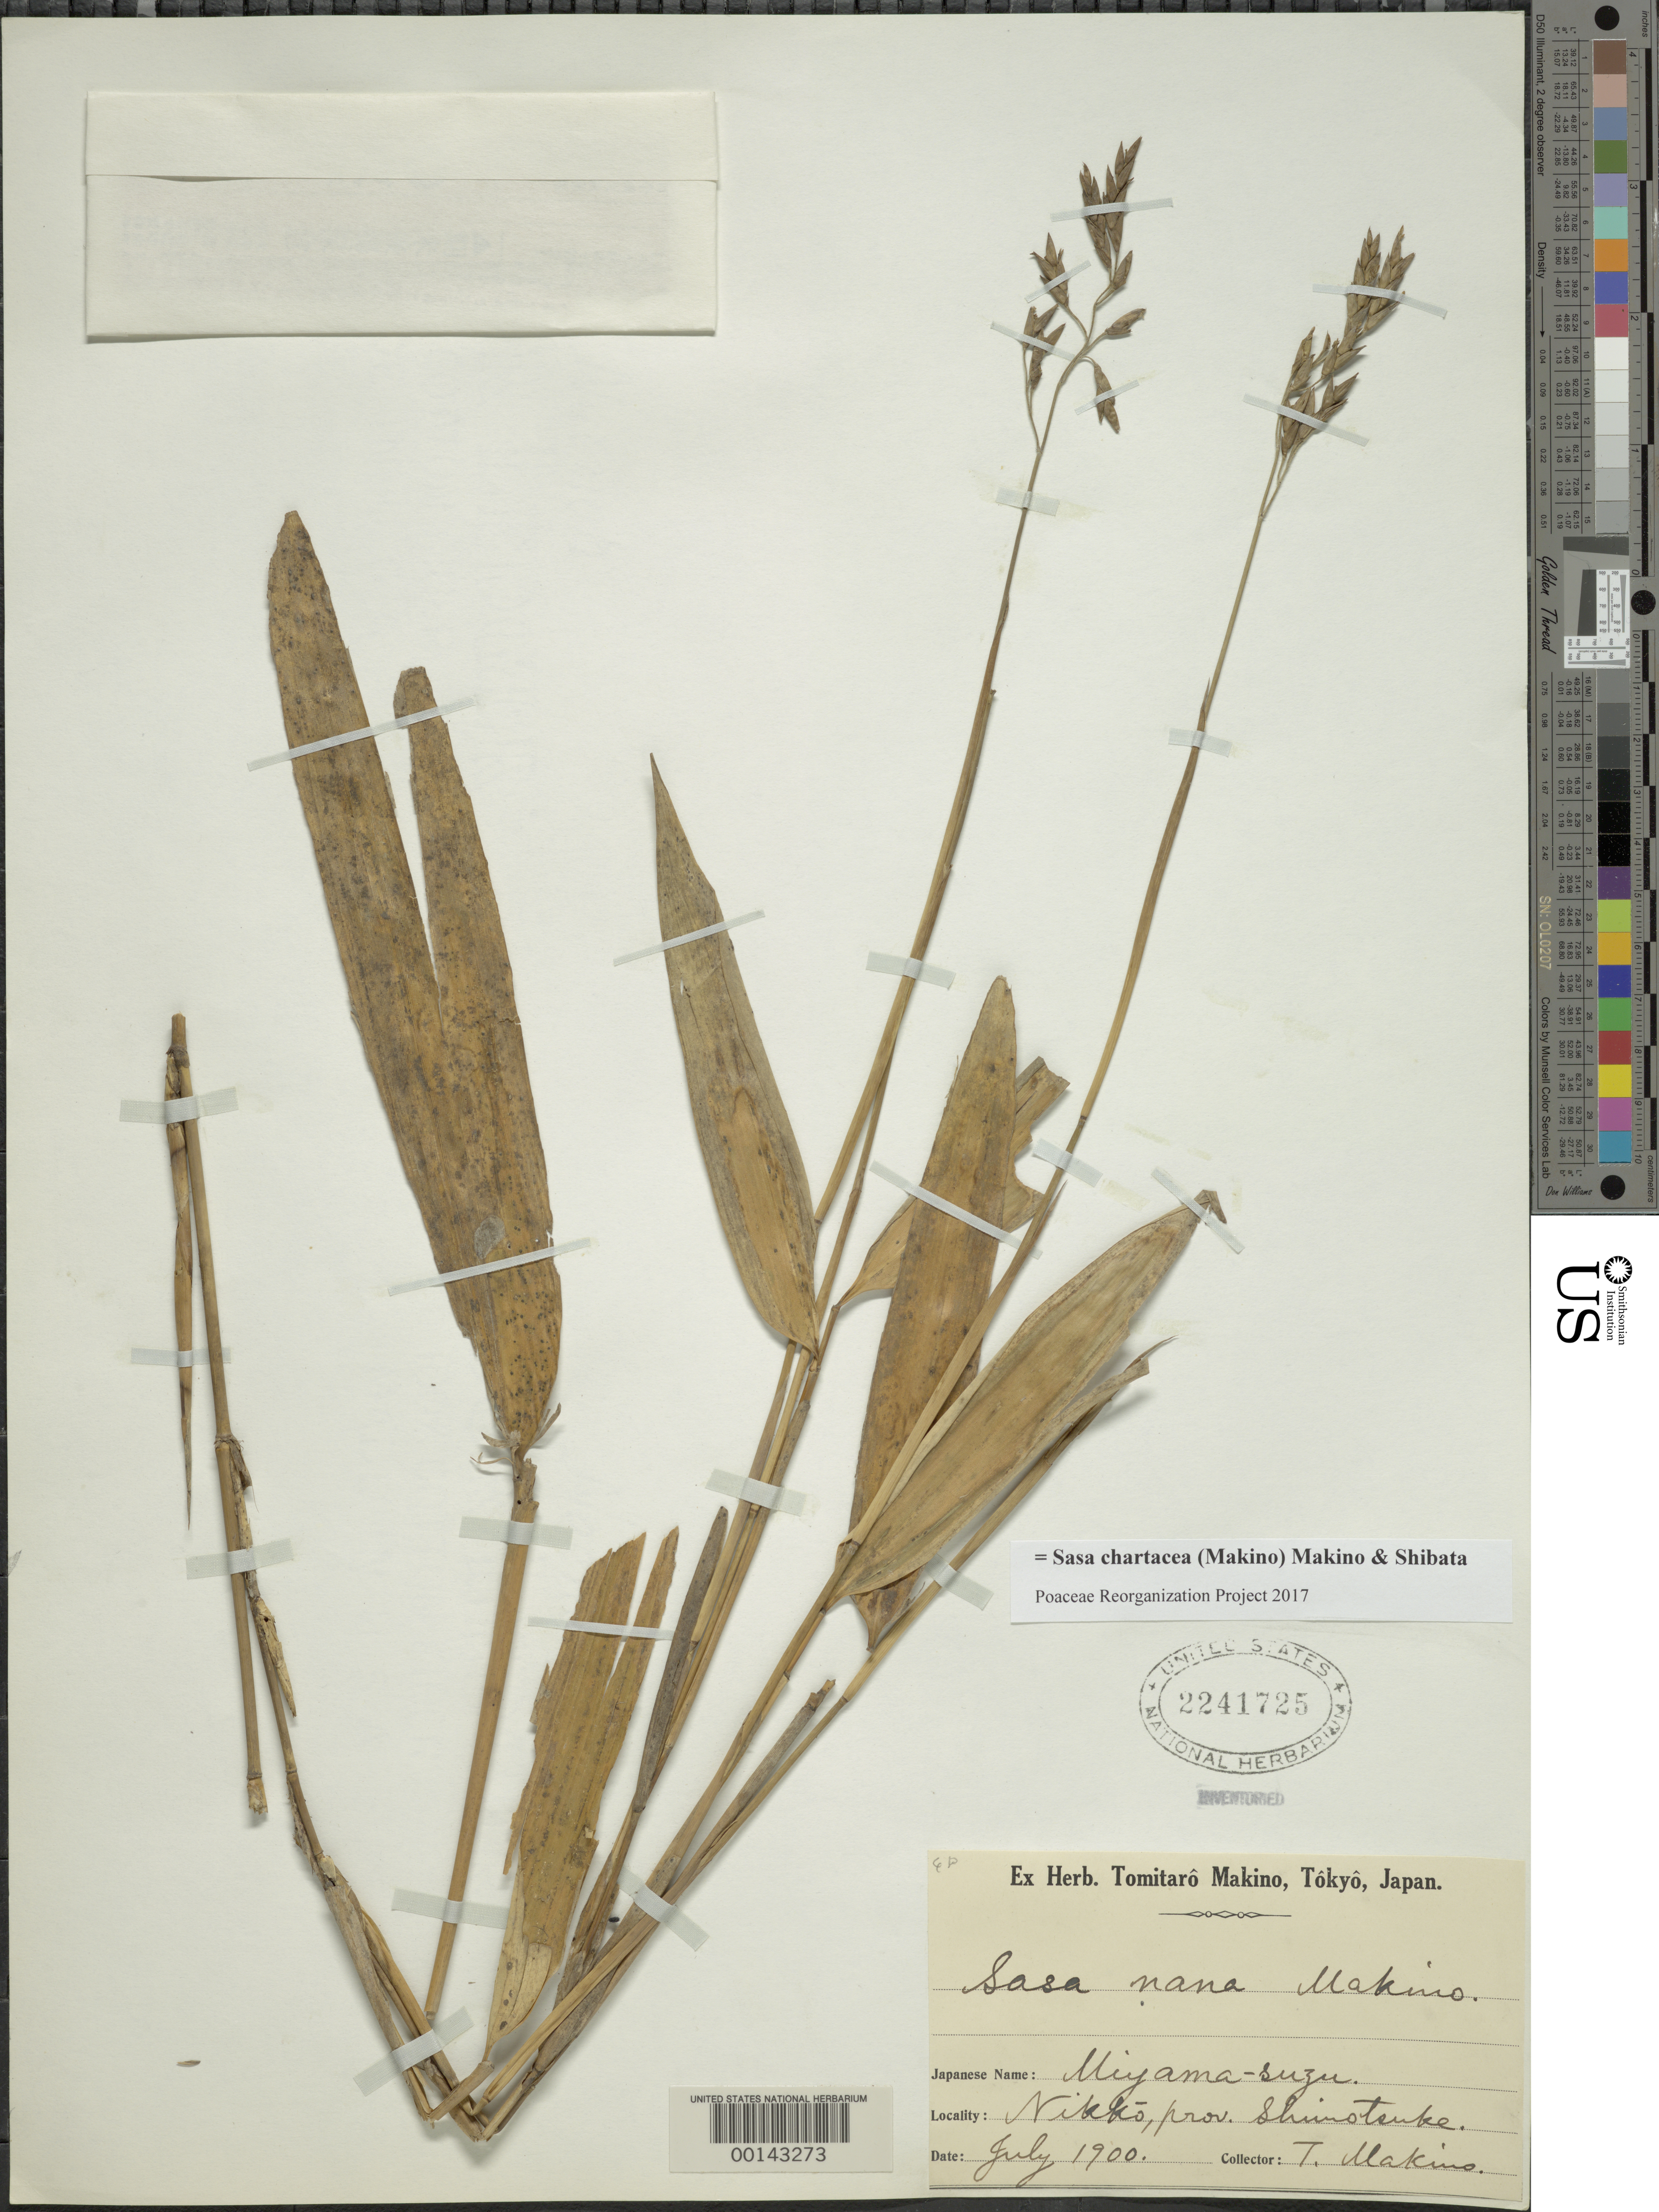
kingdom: Plantae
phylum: Tracheophyta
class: Liliopsida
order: Poales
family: Poaceae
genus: Sasa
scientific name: Sasa chartacea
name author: (Makino) Makino & Shibata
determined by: Poaceae Reorganization Project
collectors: T. Makino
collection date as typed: Jul 1900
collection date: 1900-07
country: Japan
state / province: Tokyo, Federal City of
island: Honshu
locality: Shimotsuke, nikko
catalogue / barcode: US 2241725